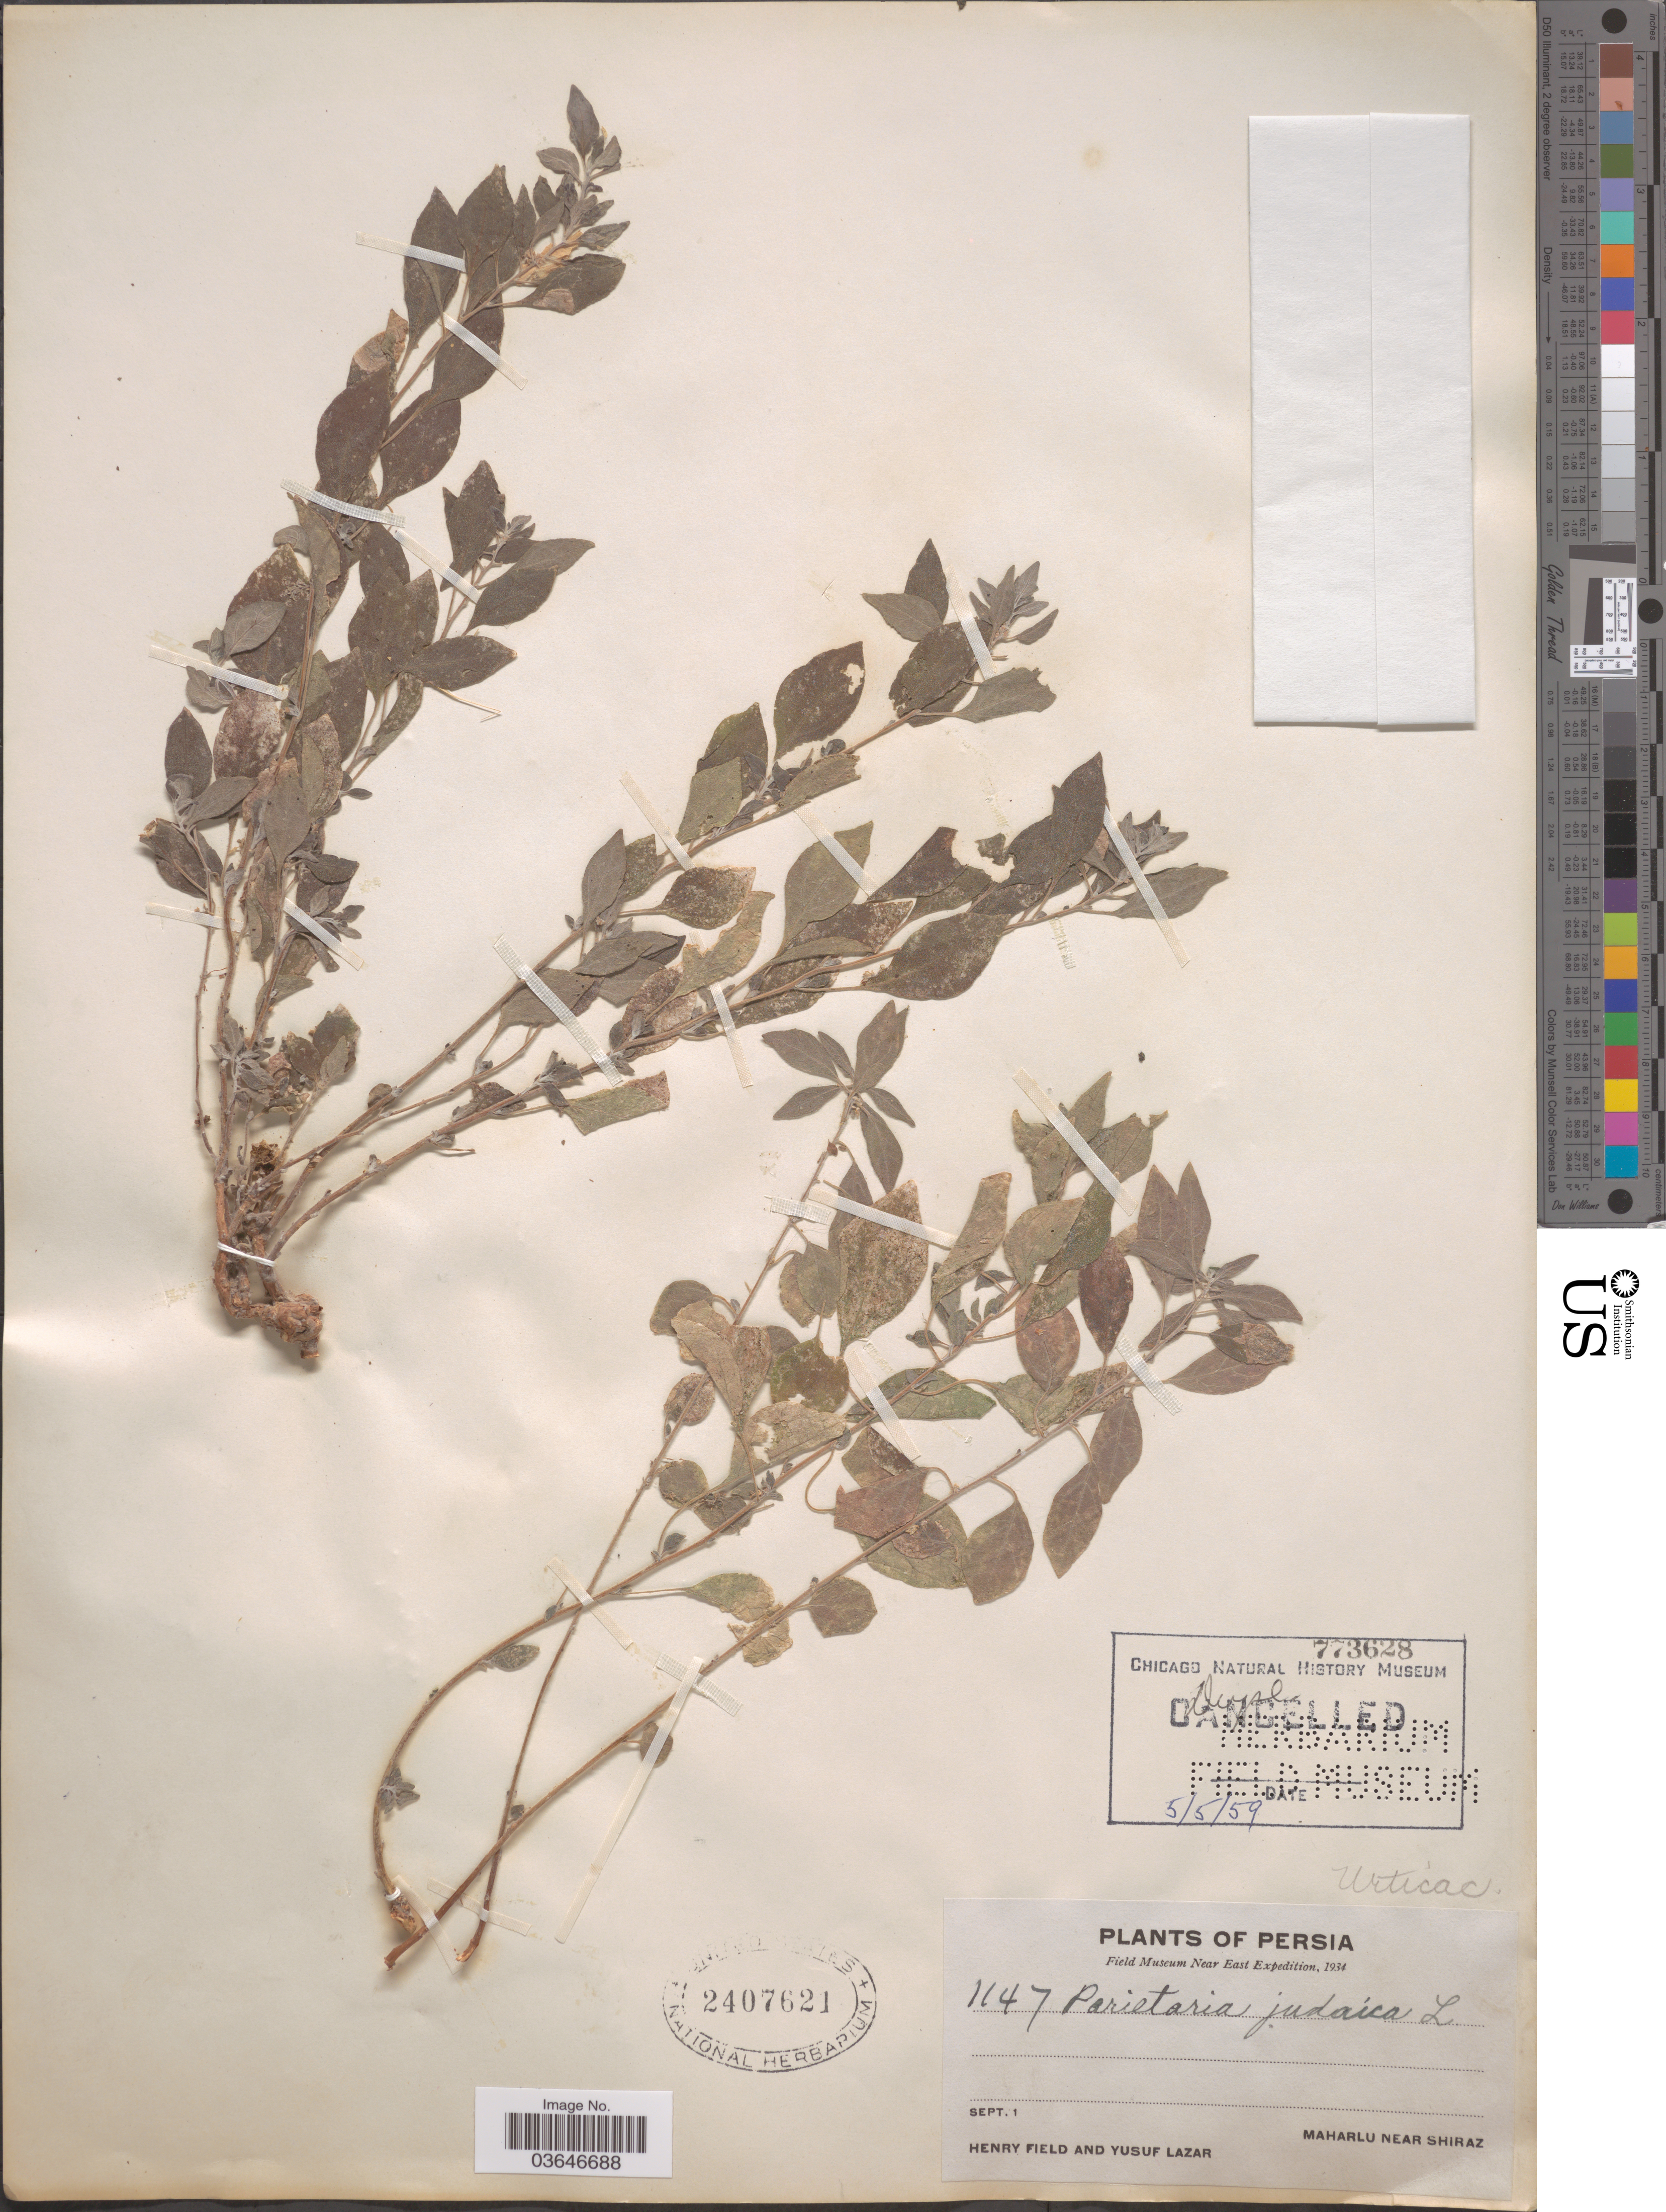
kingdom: Plantae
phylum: Tracheophyta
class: Magnoliopsida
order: Rosales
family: Urticaceae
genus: Parietaria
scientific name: Parietaria judaica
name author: L.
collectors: H. Field & Y. Lazar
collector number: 1147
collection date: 1934-09-01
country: Iran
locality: Persia. Maharlu near Shiraz.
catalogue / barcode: US 2407621